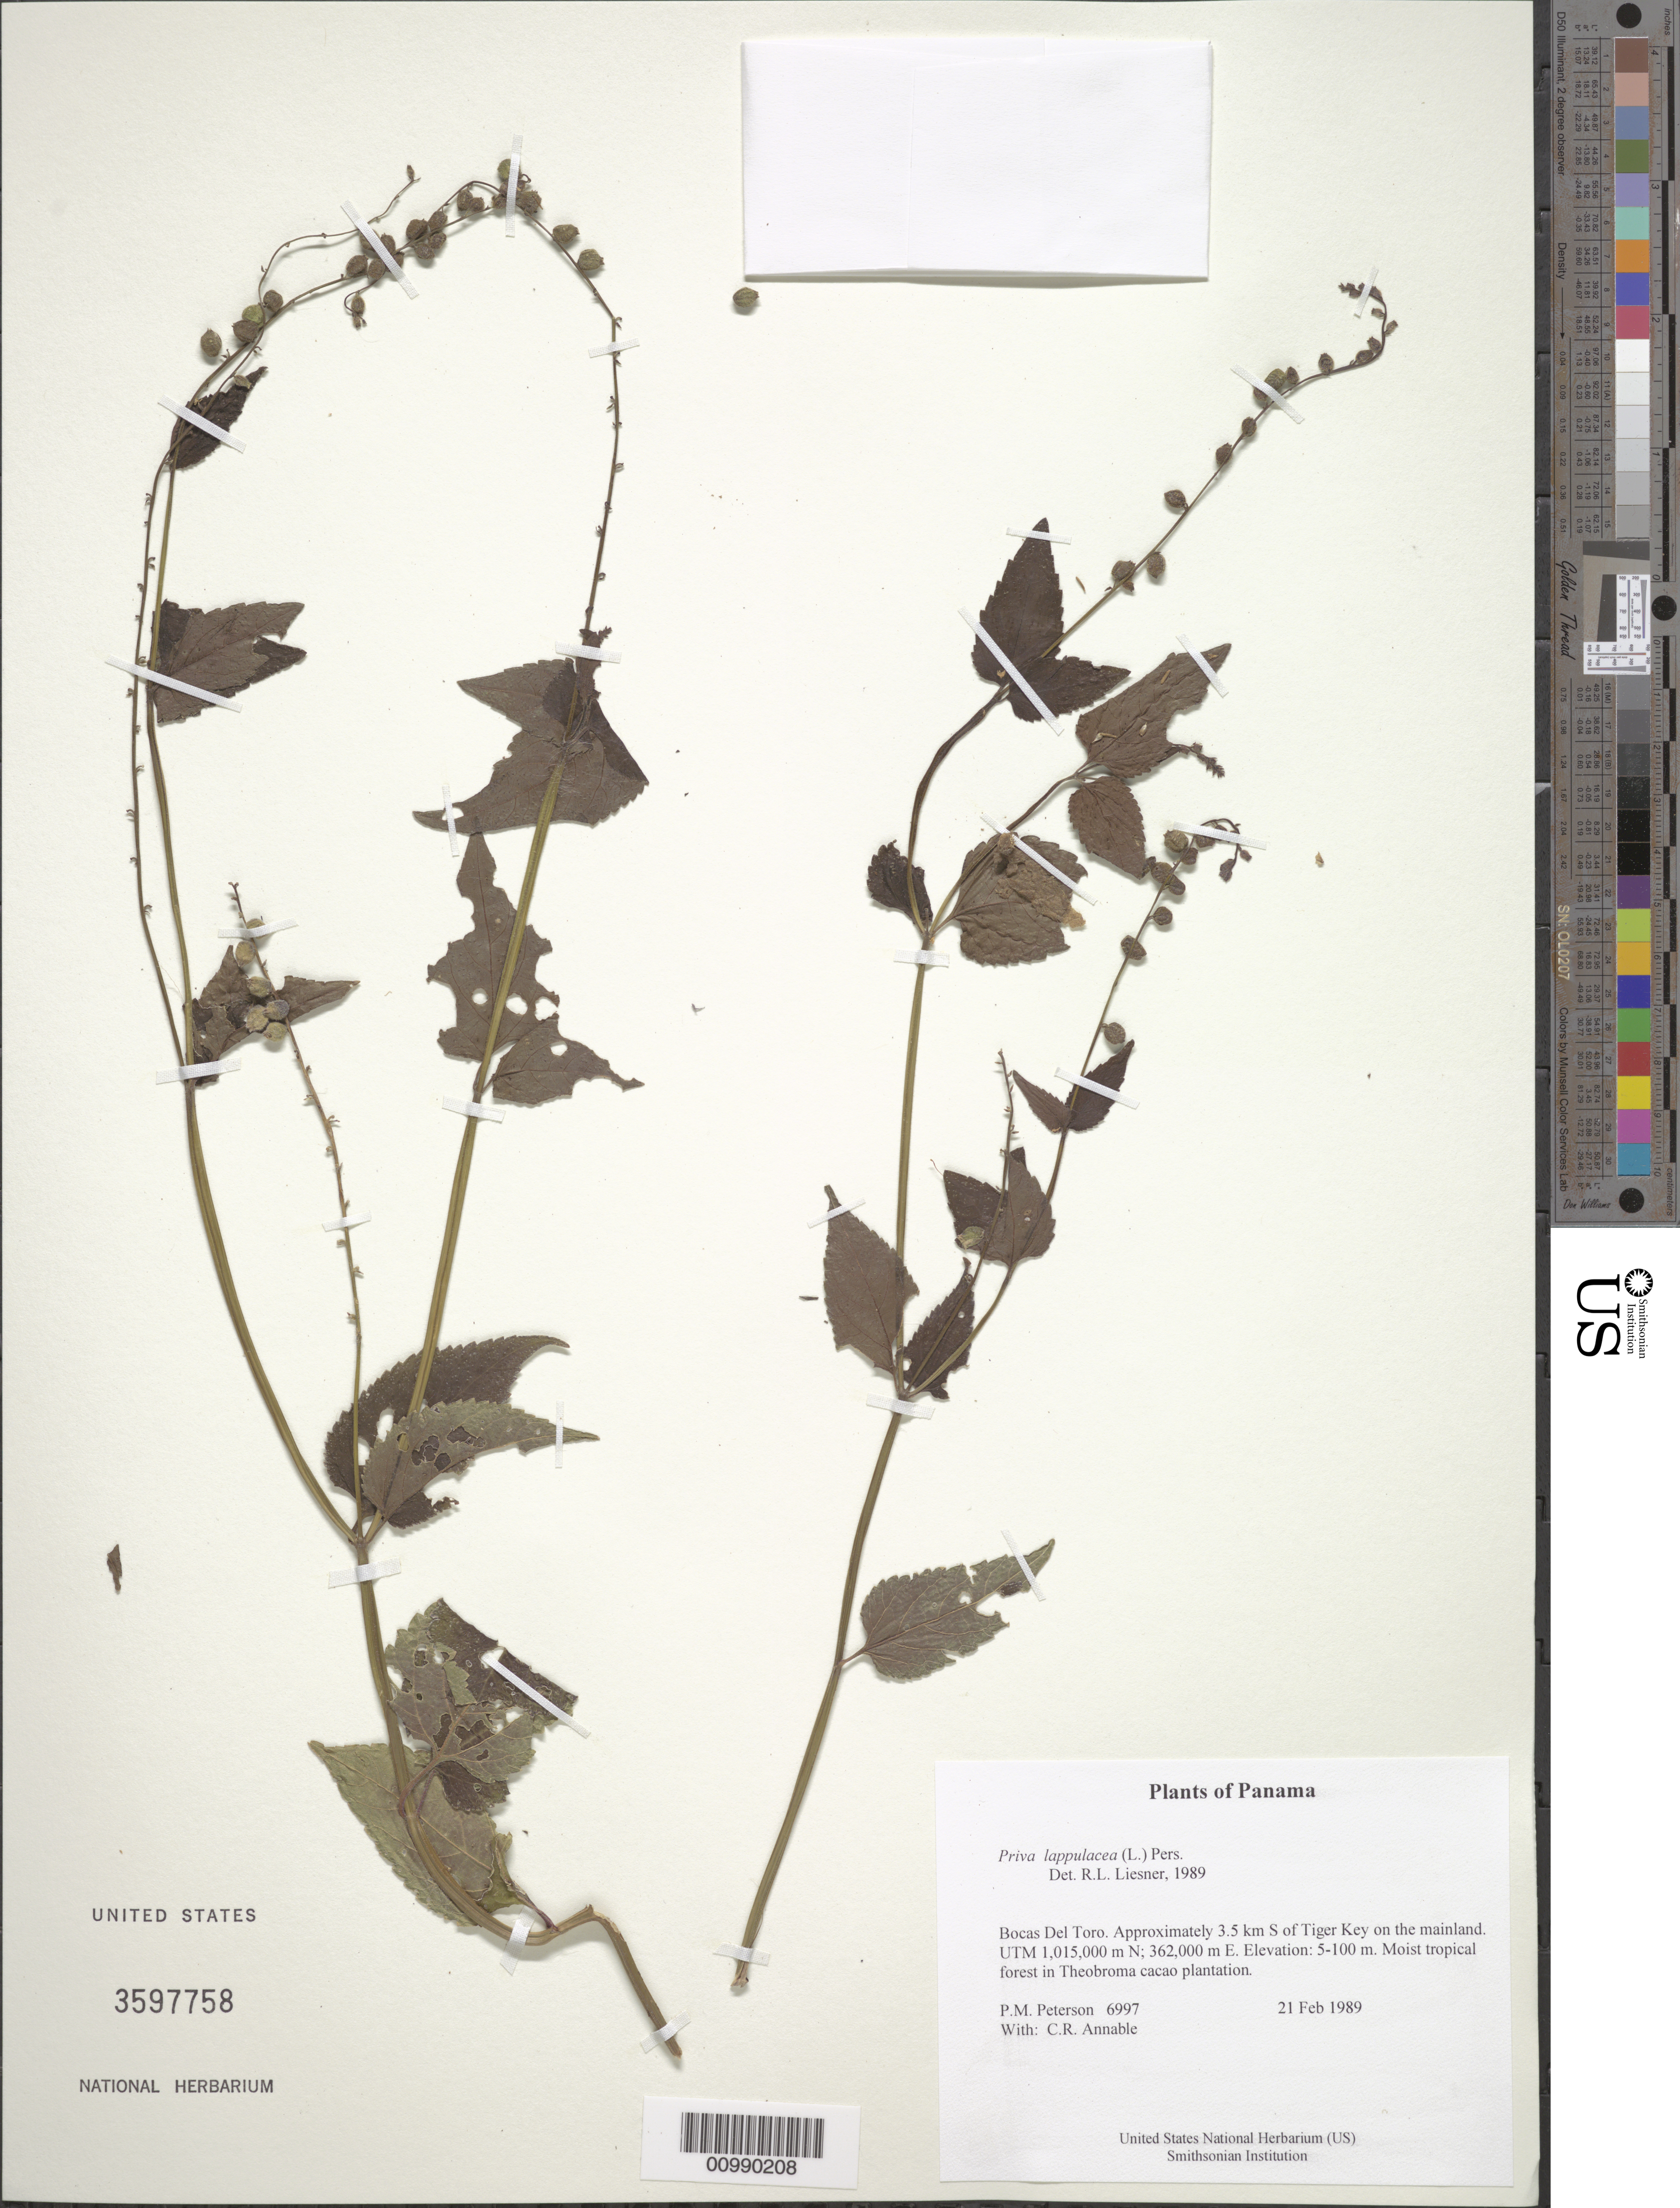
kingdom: Plantae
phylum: Tracheophyta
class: Magnoliopsida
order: Lamiales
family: Verbenaceae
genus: Priva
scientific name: Priva lappulacea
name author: (L.) Pers.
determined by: Liesner, R. L.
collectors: P. M. Peterson & C. R. Annable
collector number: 06997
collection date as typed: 21 Feb 1989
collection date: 1989-02-21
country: Panama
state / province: Bocas del Toro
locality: Approximately 3.5 km S of Tiger Key on the mainland. UTM 1,015,000 m N; 362,000 m E.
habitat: Moist tropical forest in Theobroma cacao plantation.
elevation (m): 5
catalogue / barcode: US 3597758